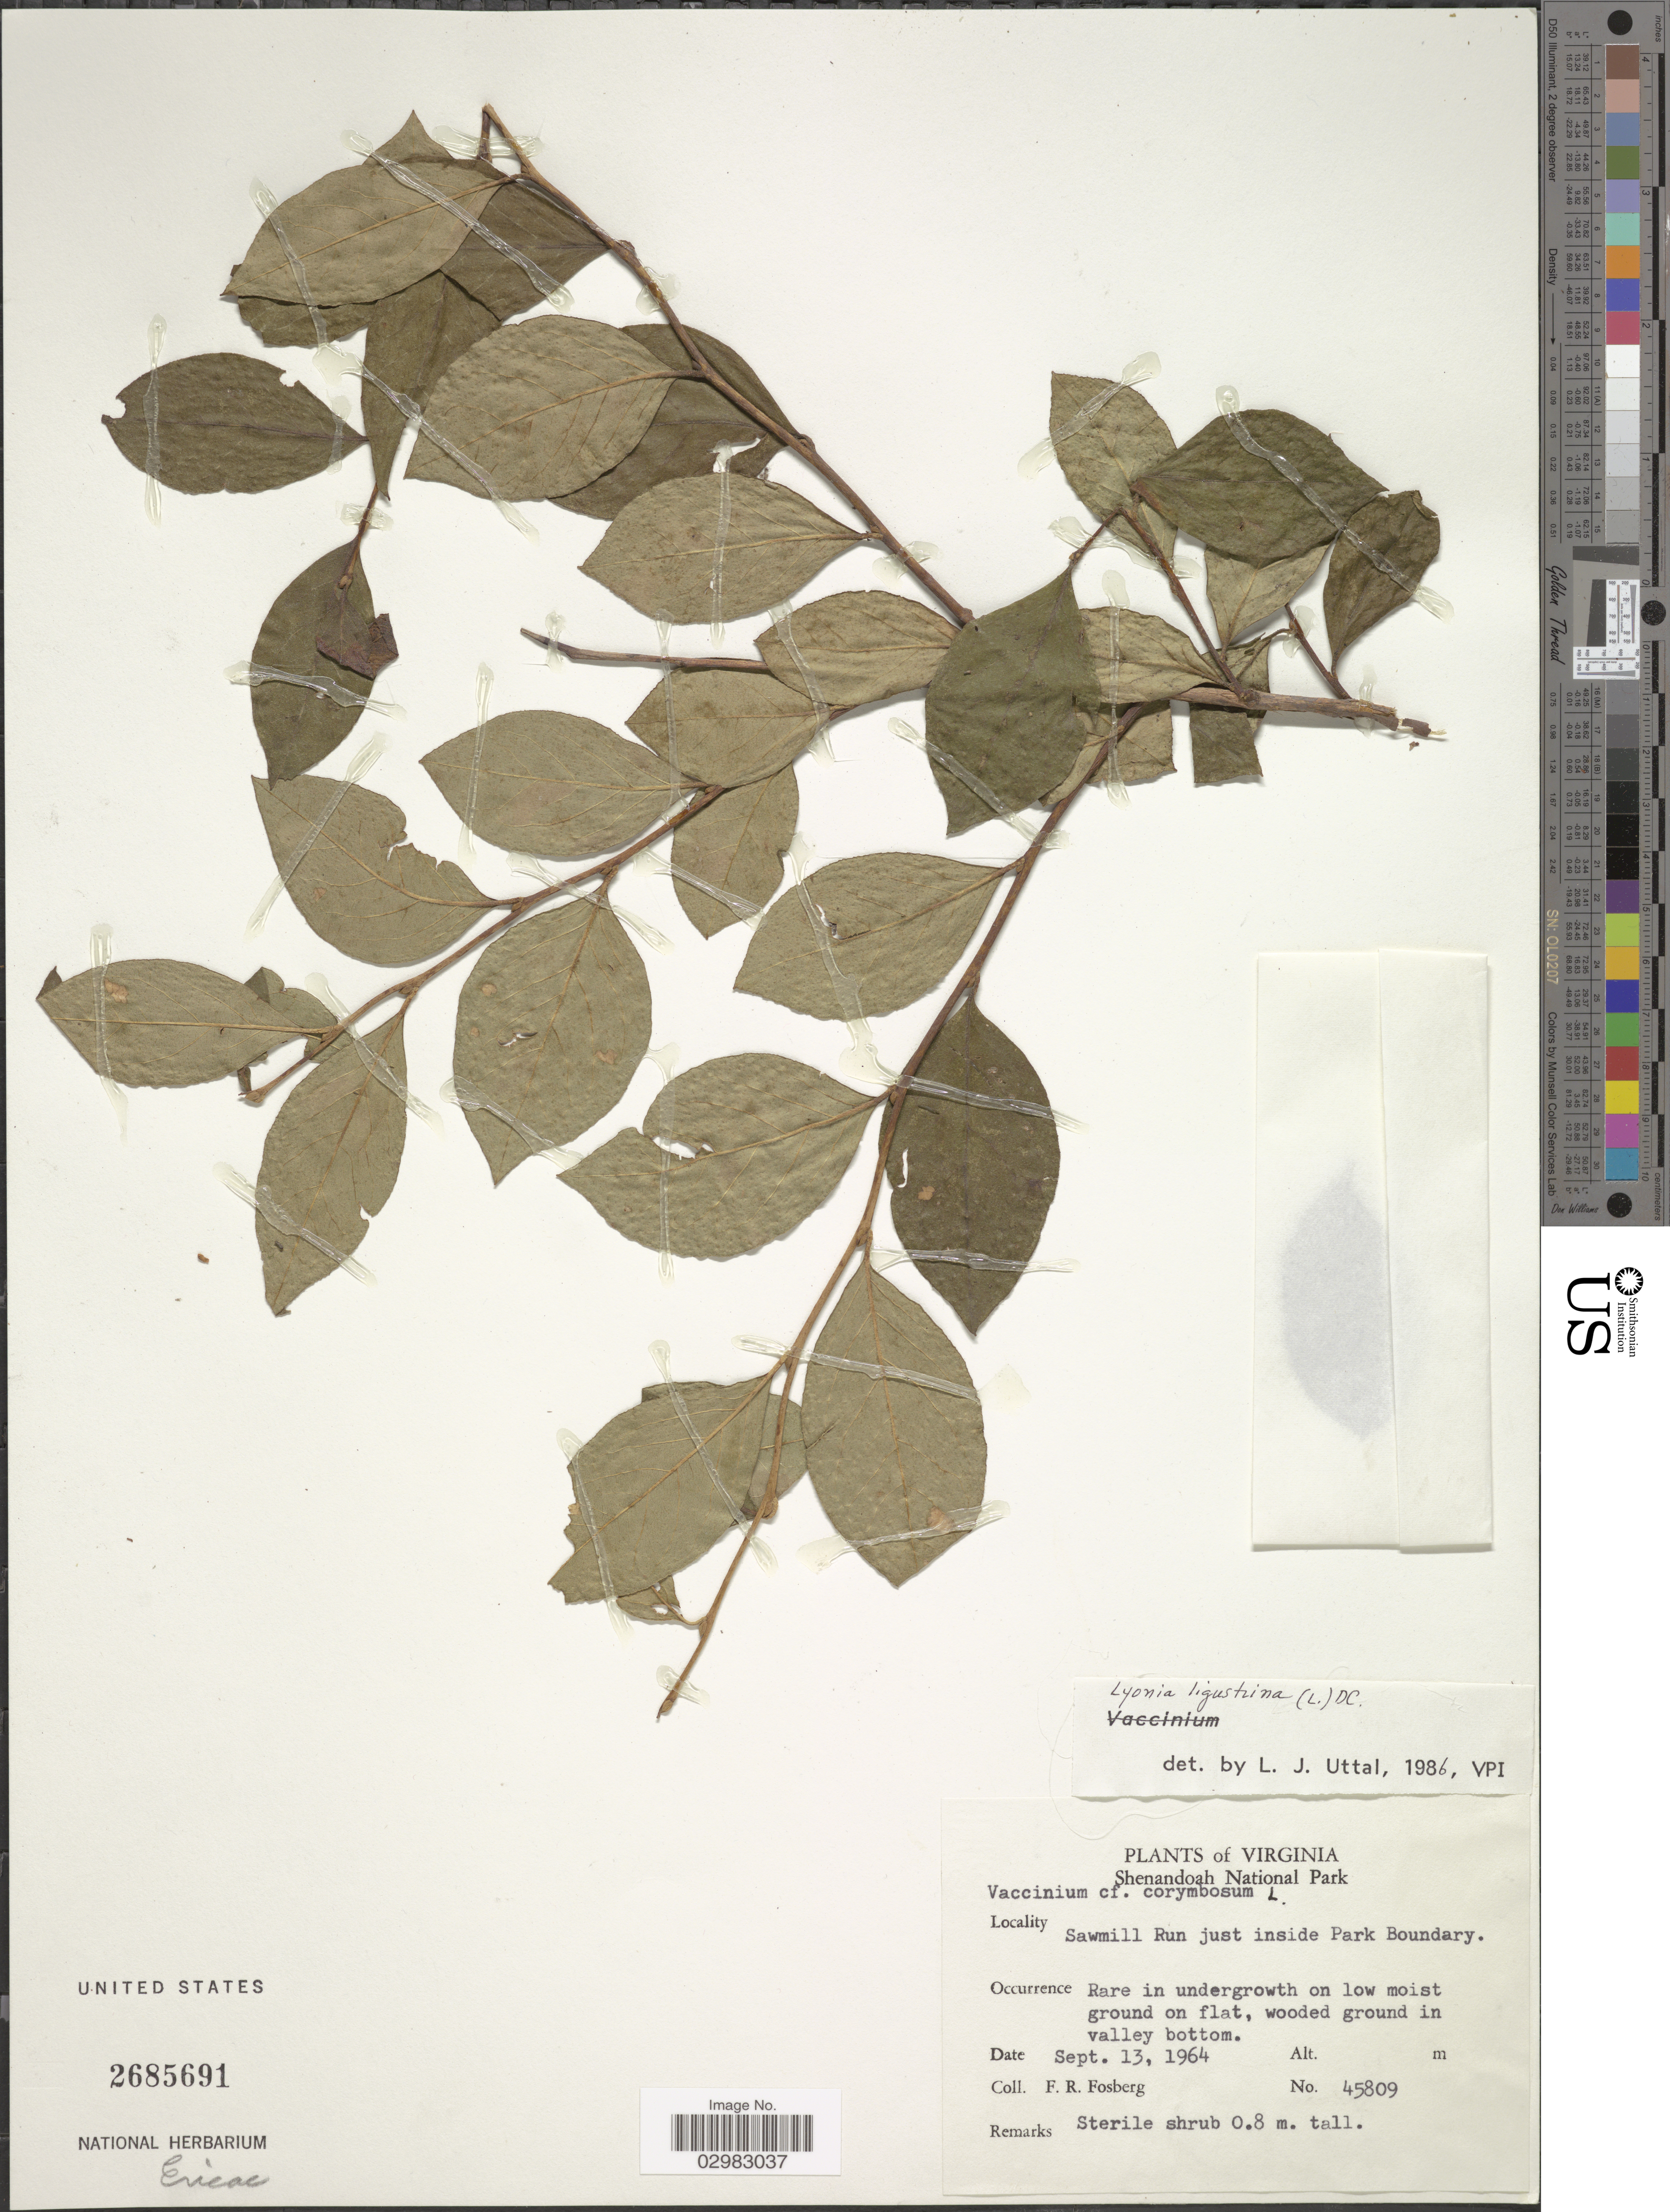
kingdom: Plantae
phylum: Tracheophyta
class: Magnoliopsida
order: Ericales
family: Ericaceae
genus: Lyonia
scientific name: Lyonia ligustrina var. ligustrina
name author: (L.) DC.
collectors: F. R. Fosberg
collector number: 45809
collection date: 1964-09-13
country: United States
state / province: Virginia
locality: Shenandoah National Park. Sawmill Run just inside Park Boundary.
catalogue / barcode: US 2685691